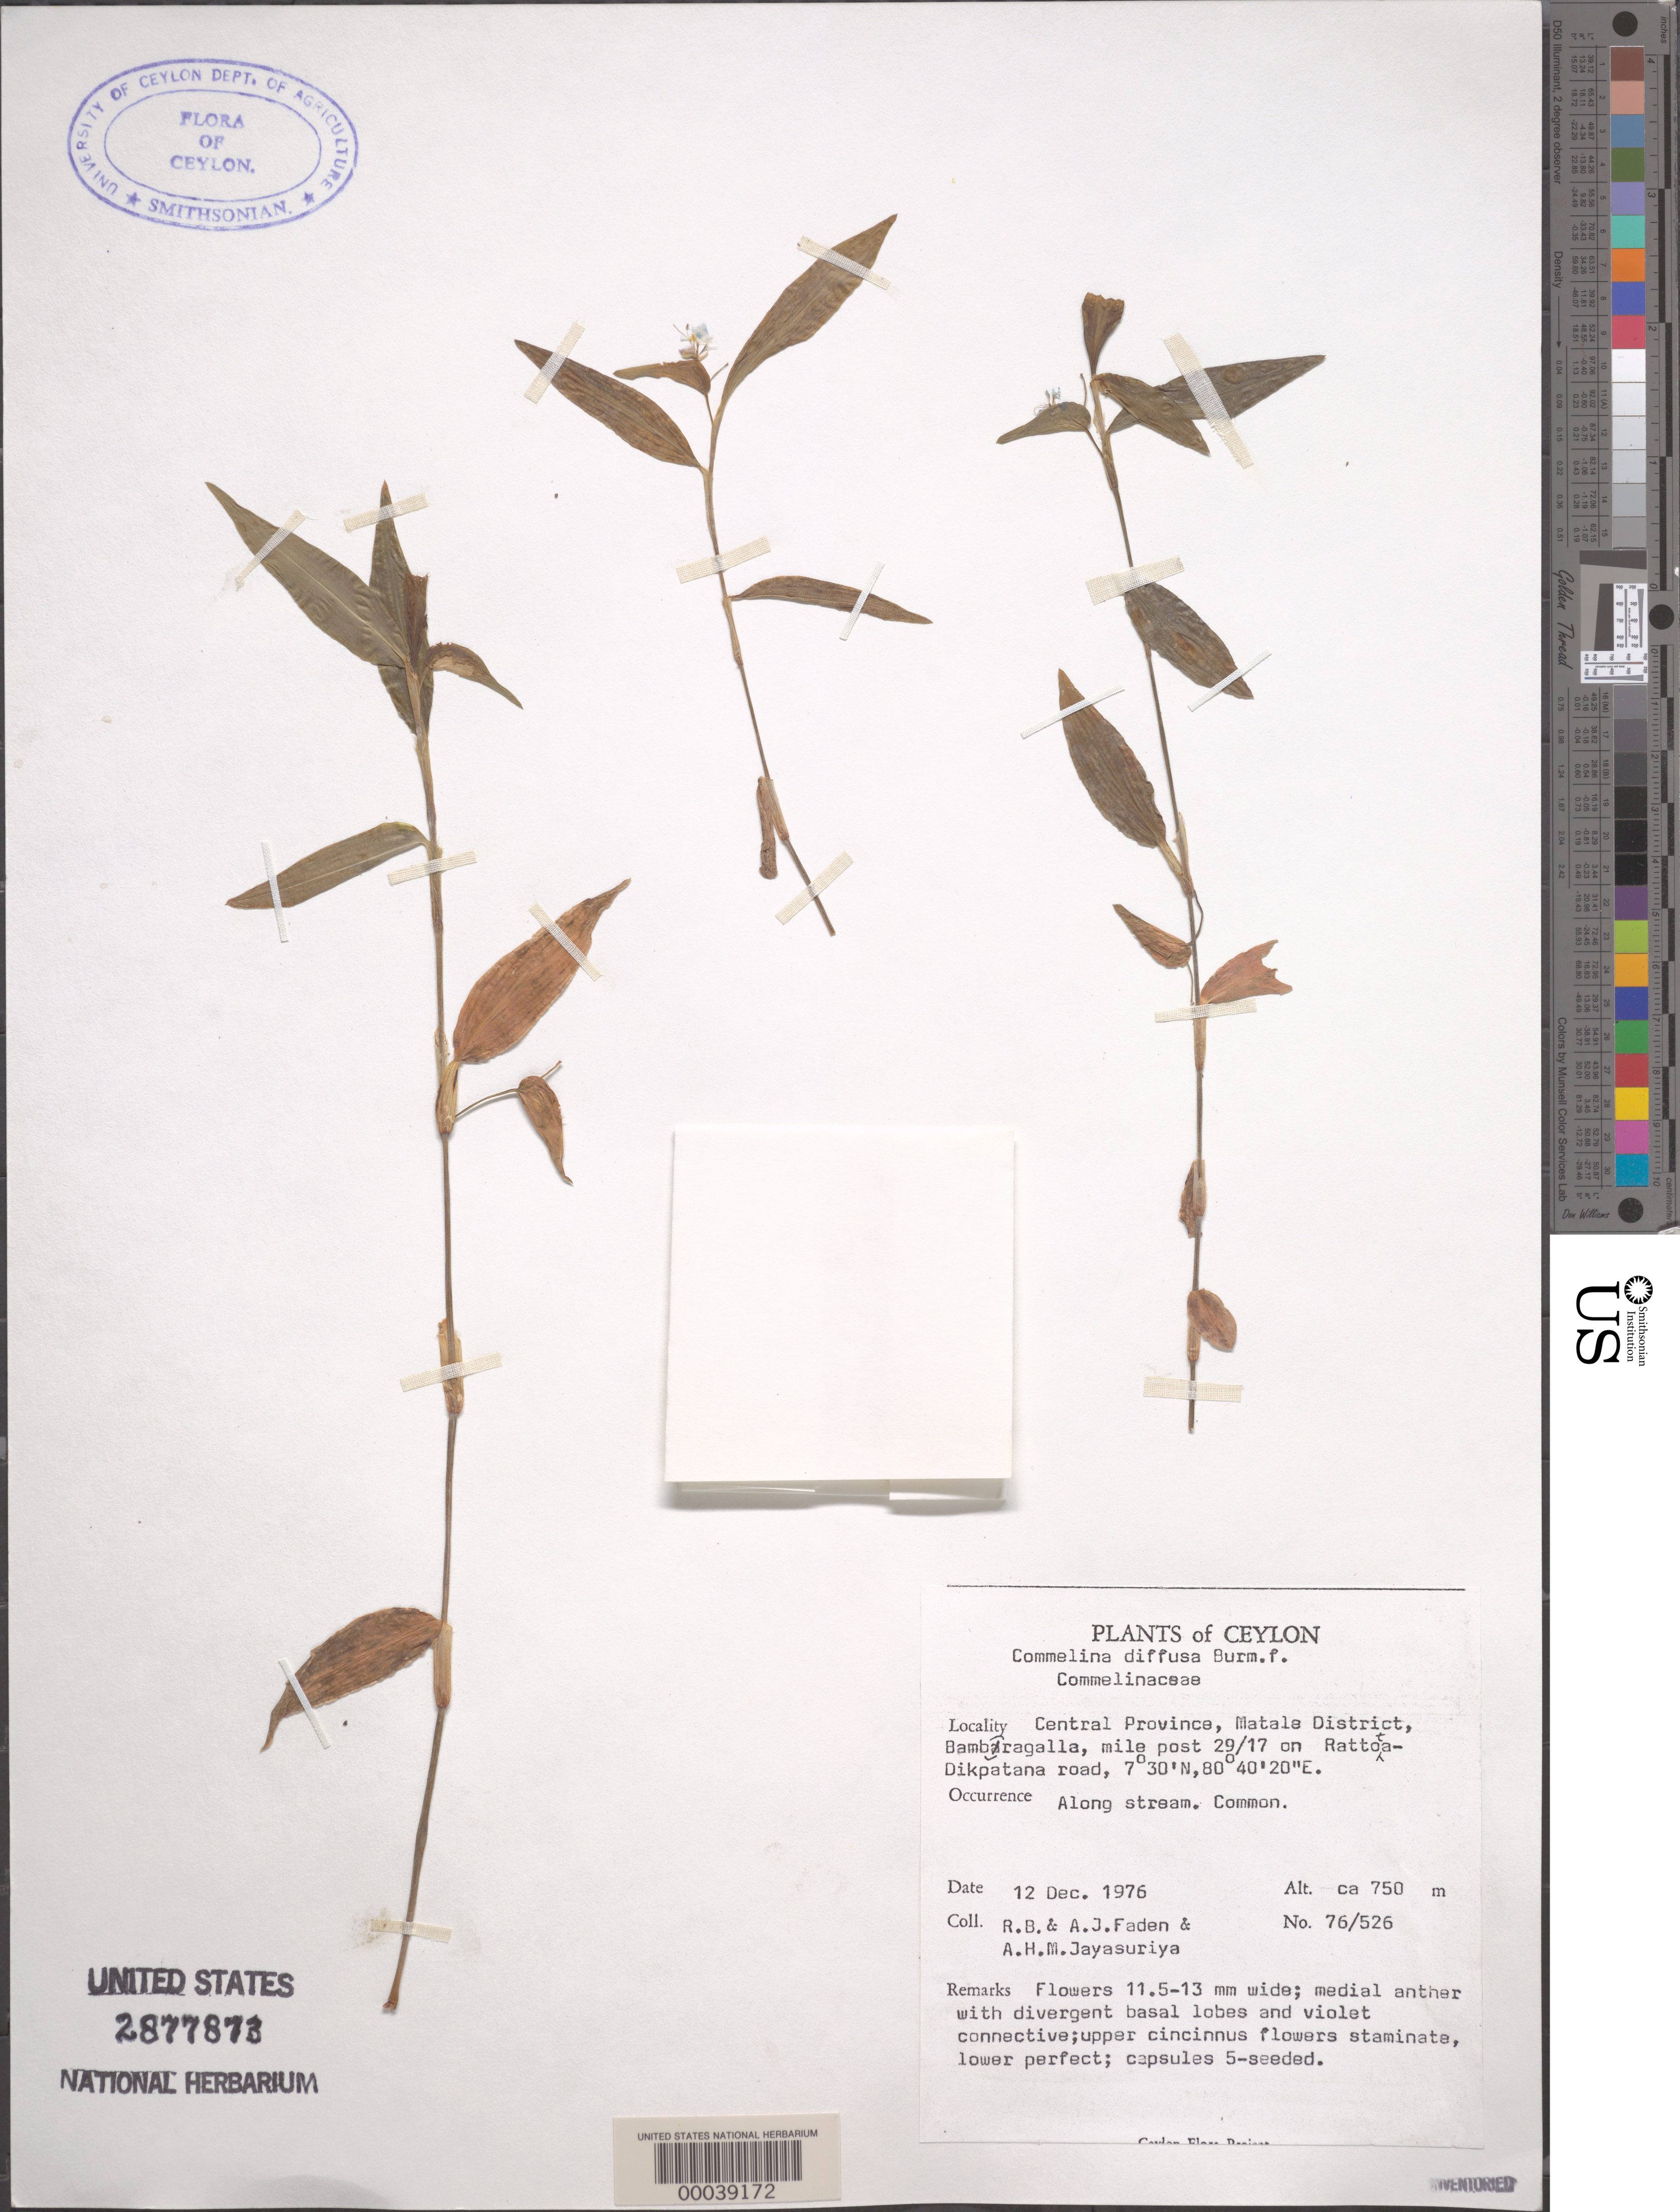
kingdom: Plantae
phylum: Tracheophyta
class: Liliopsida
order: Commelinales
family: Commelinaceae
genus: Commelina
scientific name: Commelina diffusa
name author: Burm. f.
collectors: R. B. Faden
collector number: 76/526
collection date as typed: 12 Dec 1976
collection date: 1976-12-12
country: Sri Lanka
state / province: Central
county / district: Matale Dist.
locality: Bambragalla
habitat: Stream edge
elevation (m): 750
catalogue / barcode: US 2877873